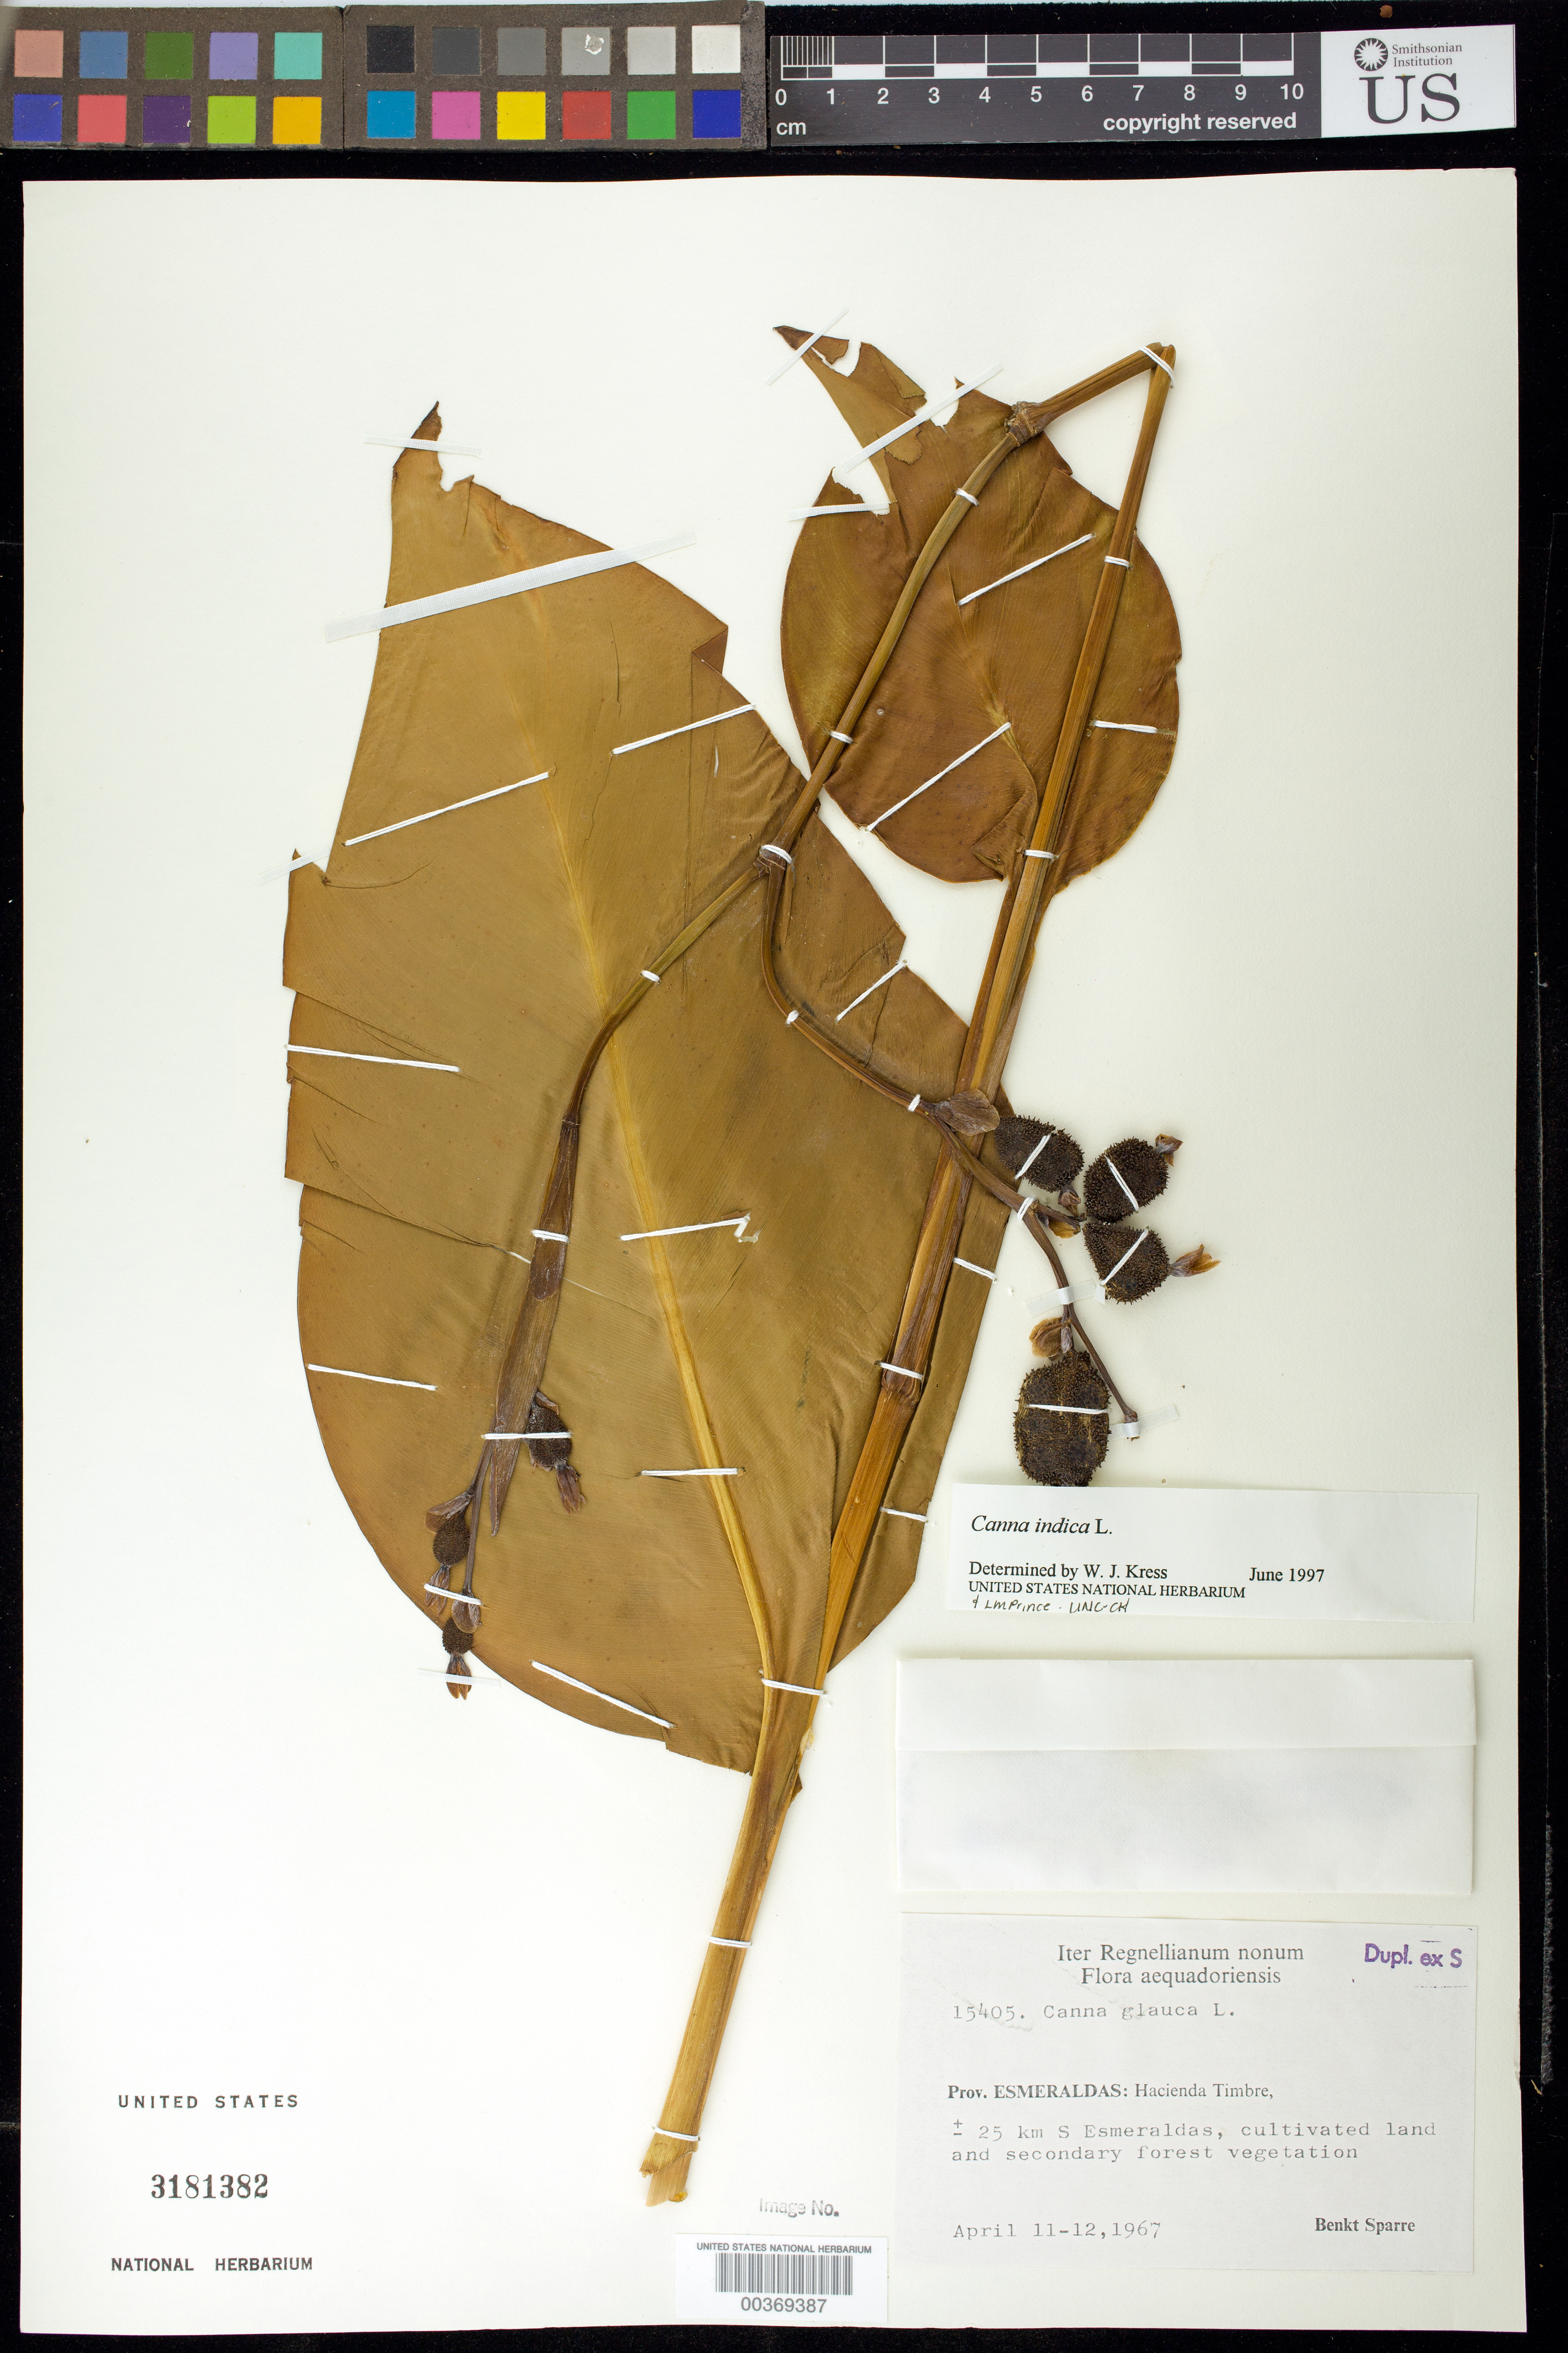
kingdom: Plantae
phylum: Tracheophyta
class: Liliopsida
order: Zingiberales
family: Cannaceae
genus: Canna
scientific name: Canna indica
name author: L.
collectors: B. Sparre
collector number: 15405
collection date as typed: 11 Apr 1967 to 12 Apr 1967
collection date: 1967-04-11/1967-04-12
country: Ecuador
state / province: Esmeraldas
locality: Hacienda Timbre, +/- 25 km S Esmeraldas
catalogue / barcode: US 3181382